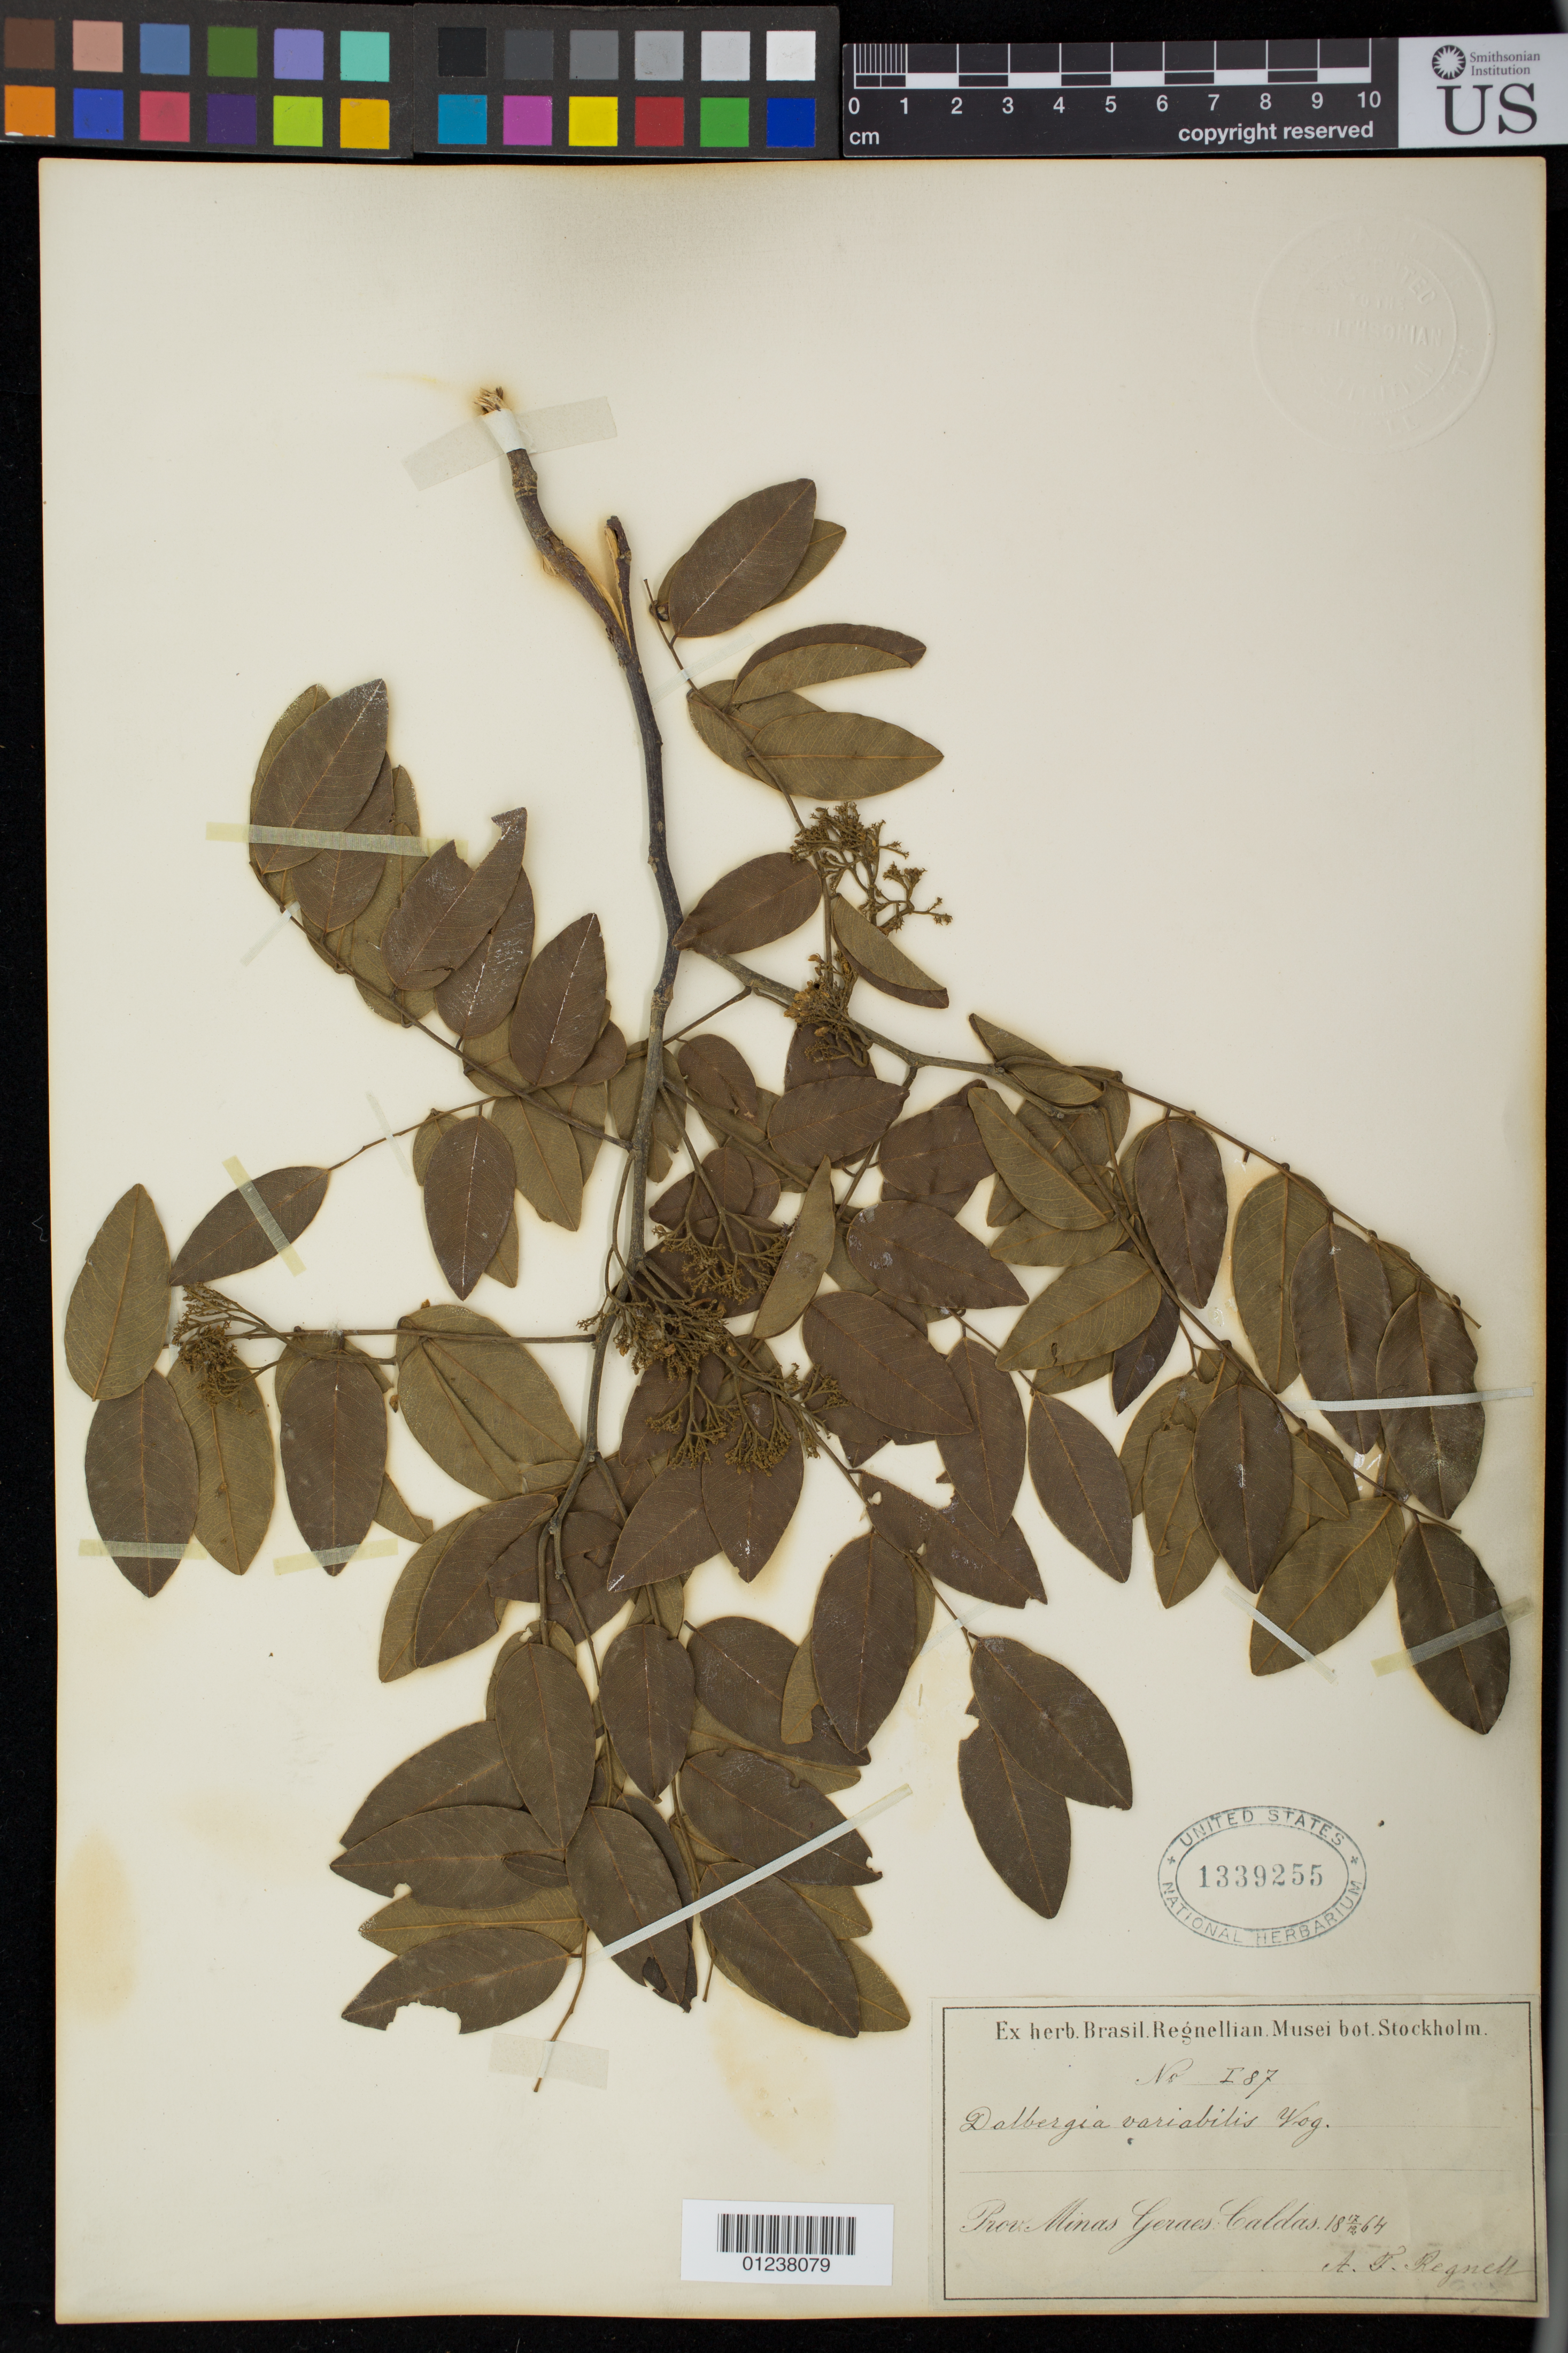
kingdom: Plantae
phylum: Tracheophyta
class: Magnoliopsida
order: Fabales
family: Fabaceae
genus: Dalbergia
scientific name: Dalbergia frutescens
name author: (Vell.) Britton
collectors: A. F. Regnell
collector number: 187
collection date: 1864-12-17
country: Brazil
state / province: Minas Gerais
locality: Caldas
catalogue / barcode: US 1339255